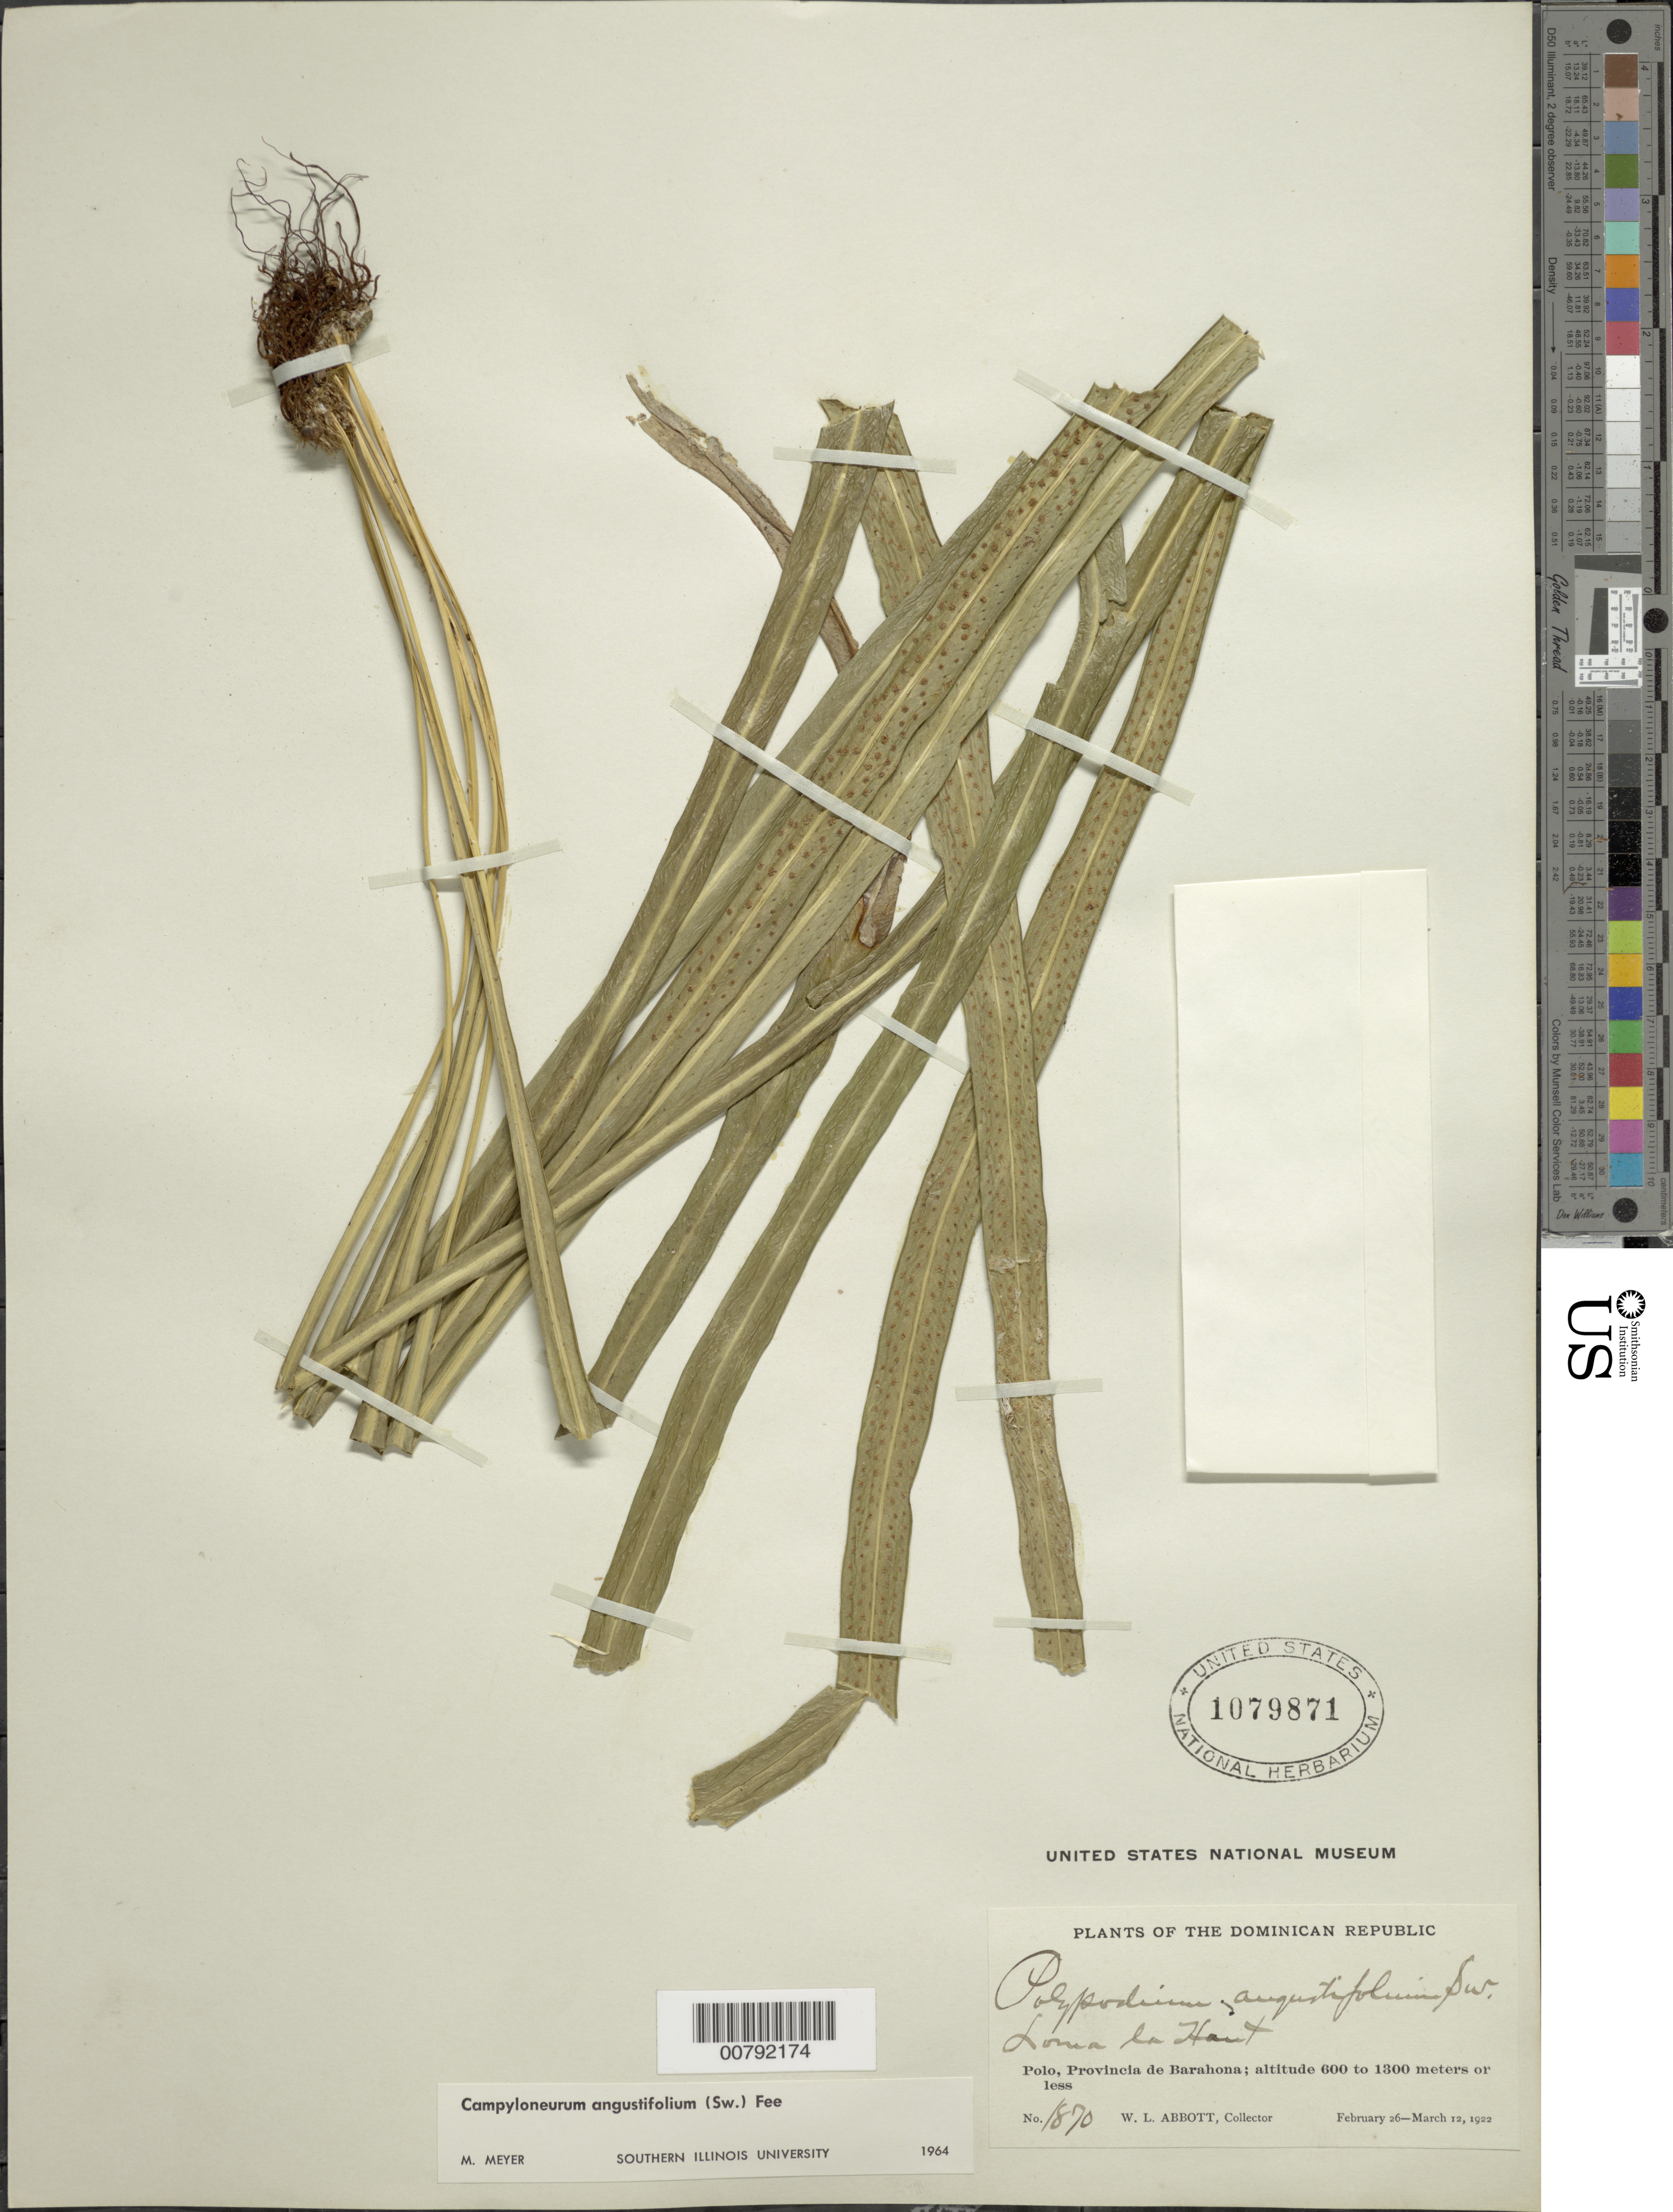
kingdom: Plantae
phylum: Tracheophyta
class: Polypodiopsida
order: Polypodiales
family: Polypodiaceae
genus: Campyloneurum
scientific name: Campyloneurum angustifolium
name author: (Sw.) Fée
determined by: Meyer, M.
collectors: W. L. Abbott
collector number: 1870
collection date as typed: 26 Feb 1922 12 Mar 1922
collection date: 1922-02-26/1922-03-12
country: Dominican Republic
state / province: Barahona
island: Hispaniola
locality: Polo, Loma la Haut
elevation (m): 600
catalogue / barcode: US 1079871